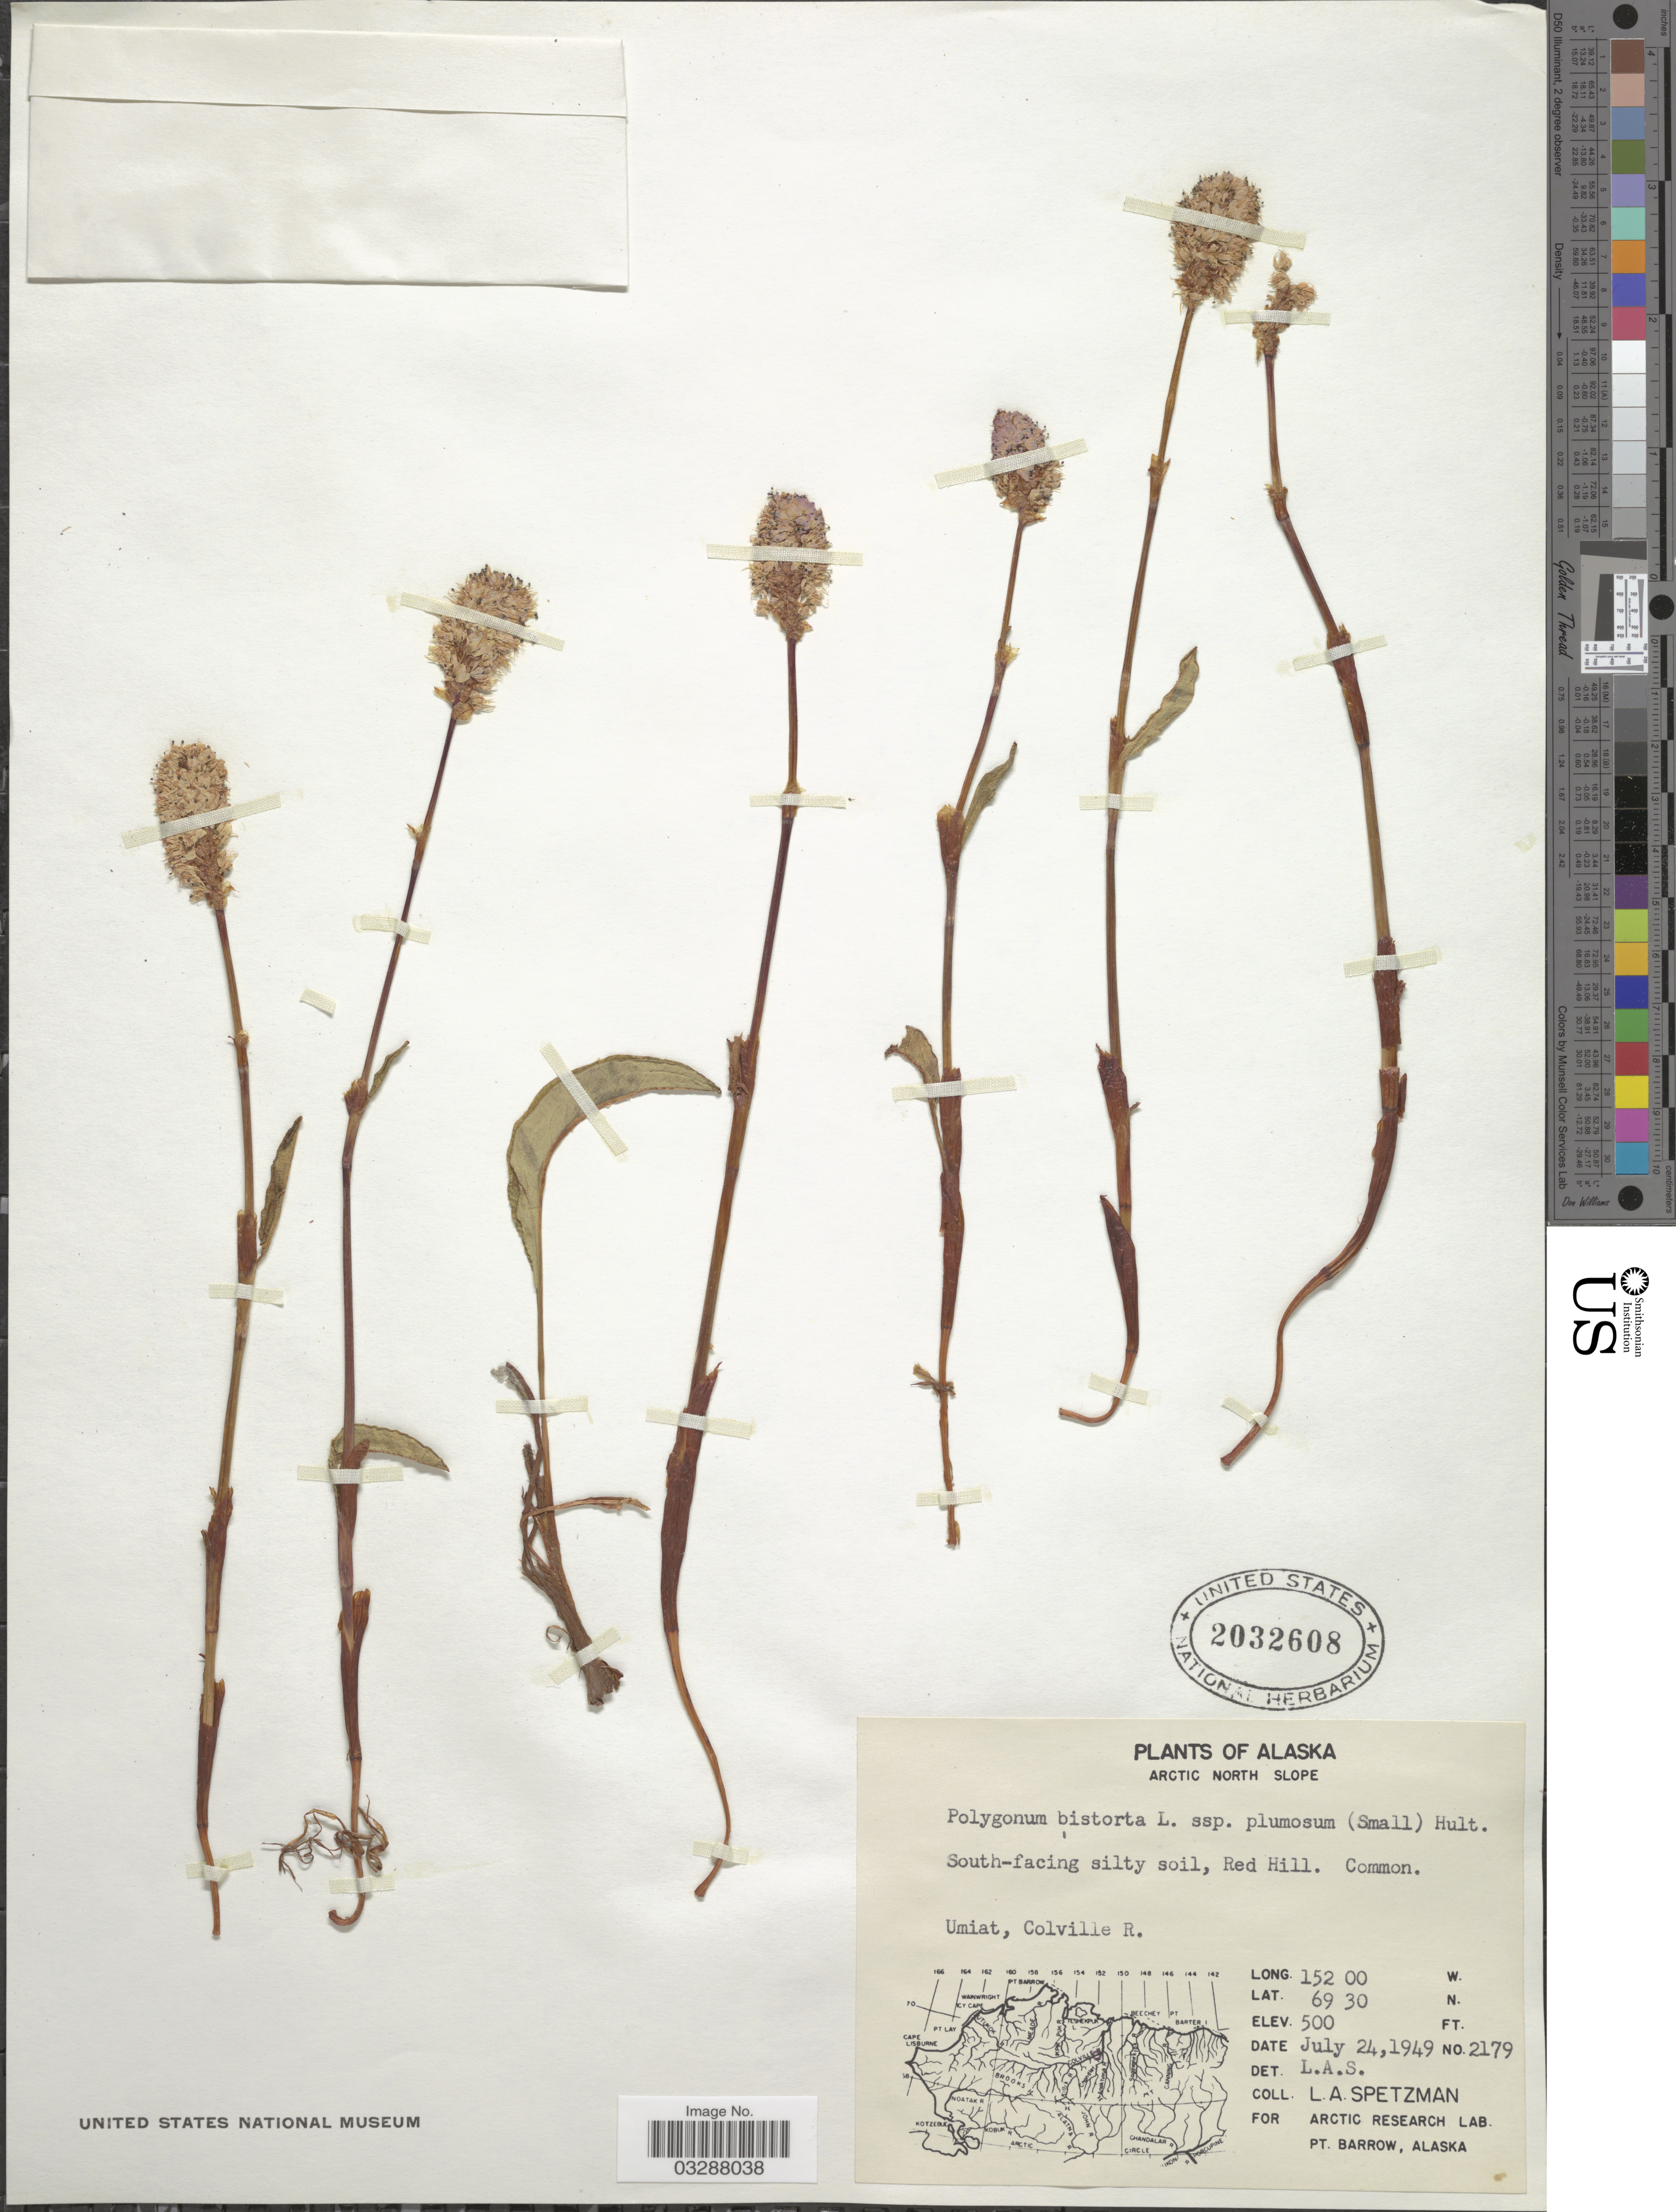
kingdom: Plantae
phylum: Tracheophyta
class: Magnoliopsida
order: Caryophyllales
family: Polygonaceae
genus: Bistorta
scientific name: Bistorta plumosa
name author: (Small) Greene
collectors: L. Spetzman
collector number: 2179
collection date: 1949-07-24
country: United States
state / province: Alaska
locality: Arctic North Slope, South-facing silty soil, Red Hill. Umiat, Colville R.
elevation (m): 152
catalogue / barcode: US 2032608